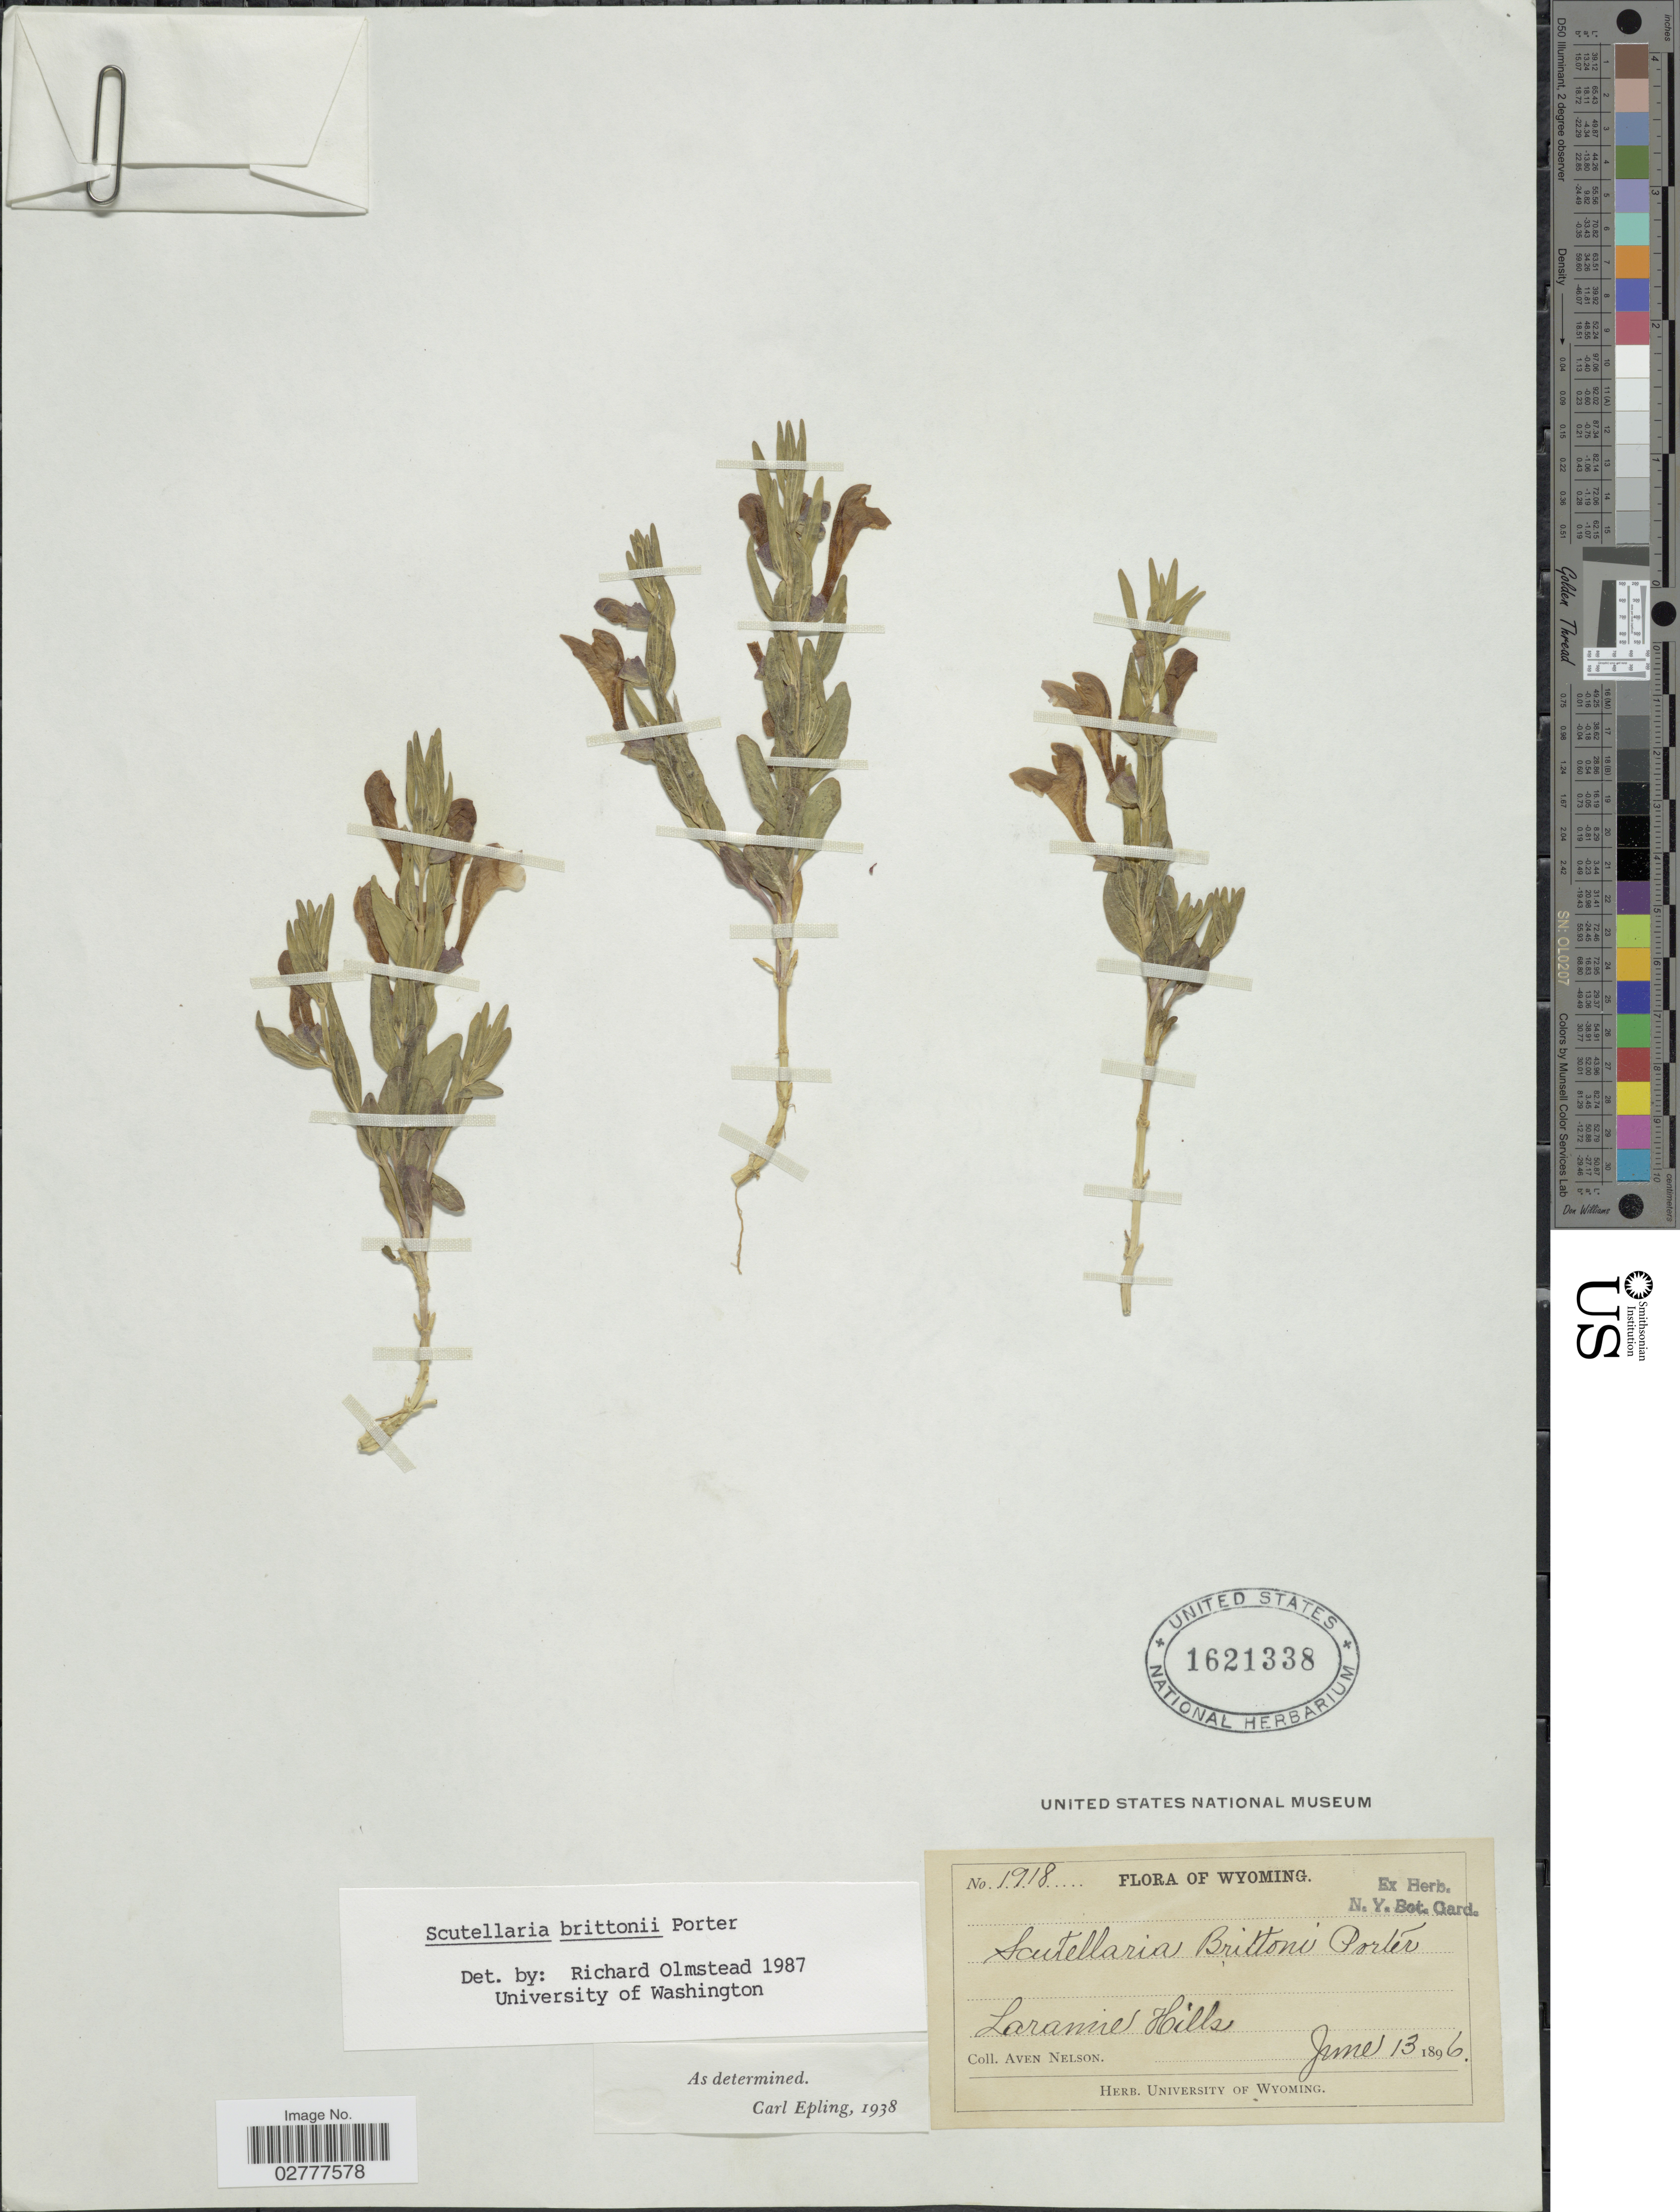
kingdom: Plantae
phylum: Tracheophyta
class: Magnoliopsida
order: Lamiales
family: Lamiaceae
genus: Scutellaria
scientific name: Scutellaria brittonii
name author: Porter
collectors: A. Nelson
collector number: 1918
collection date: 1896-06-13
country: United States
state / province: Wyoming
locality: Laramie Hills.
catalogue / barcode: US 1621338